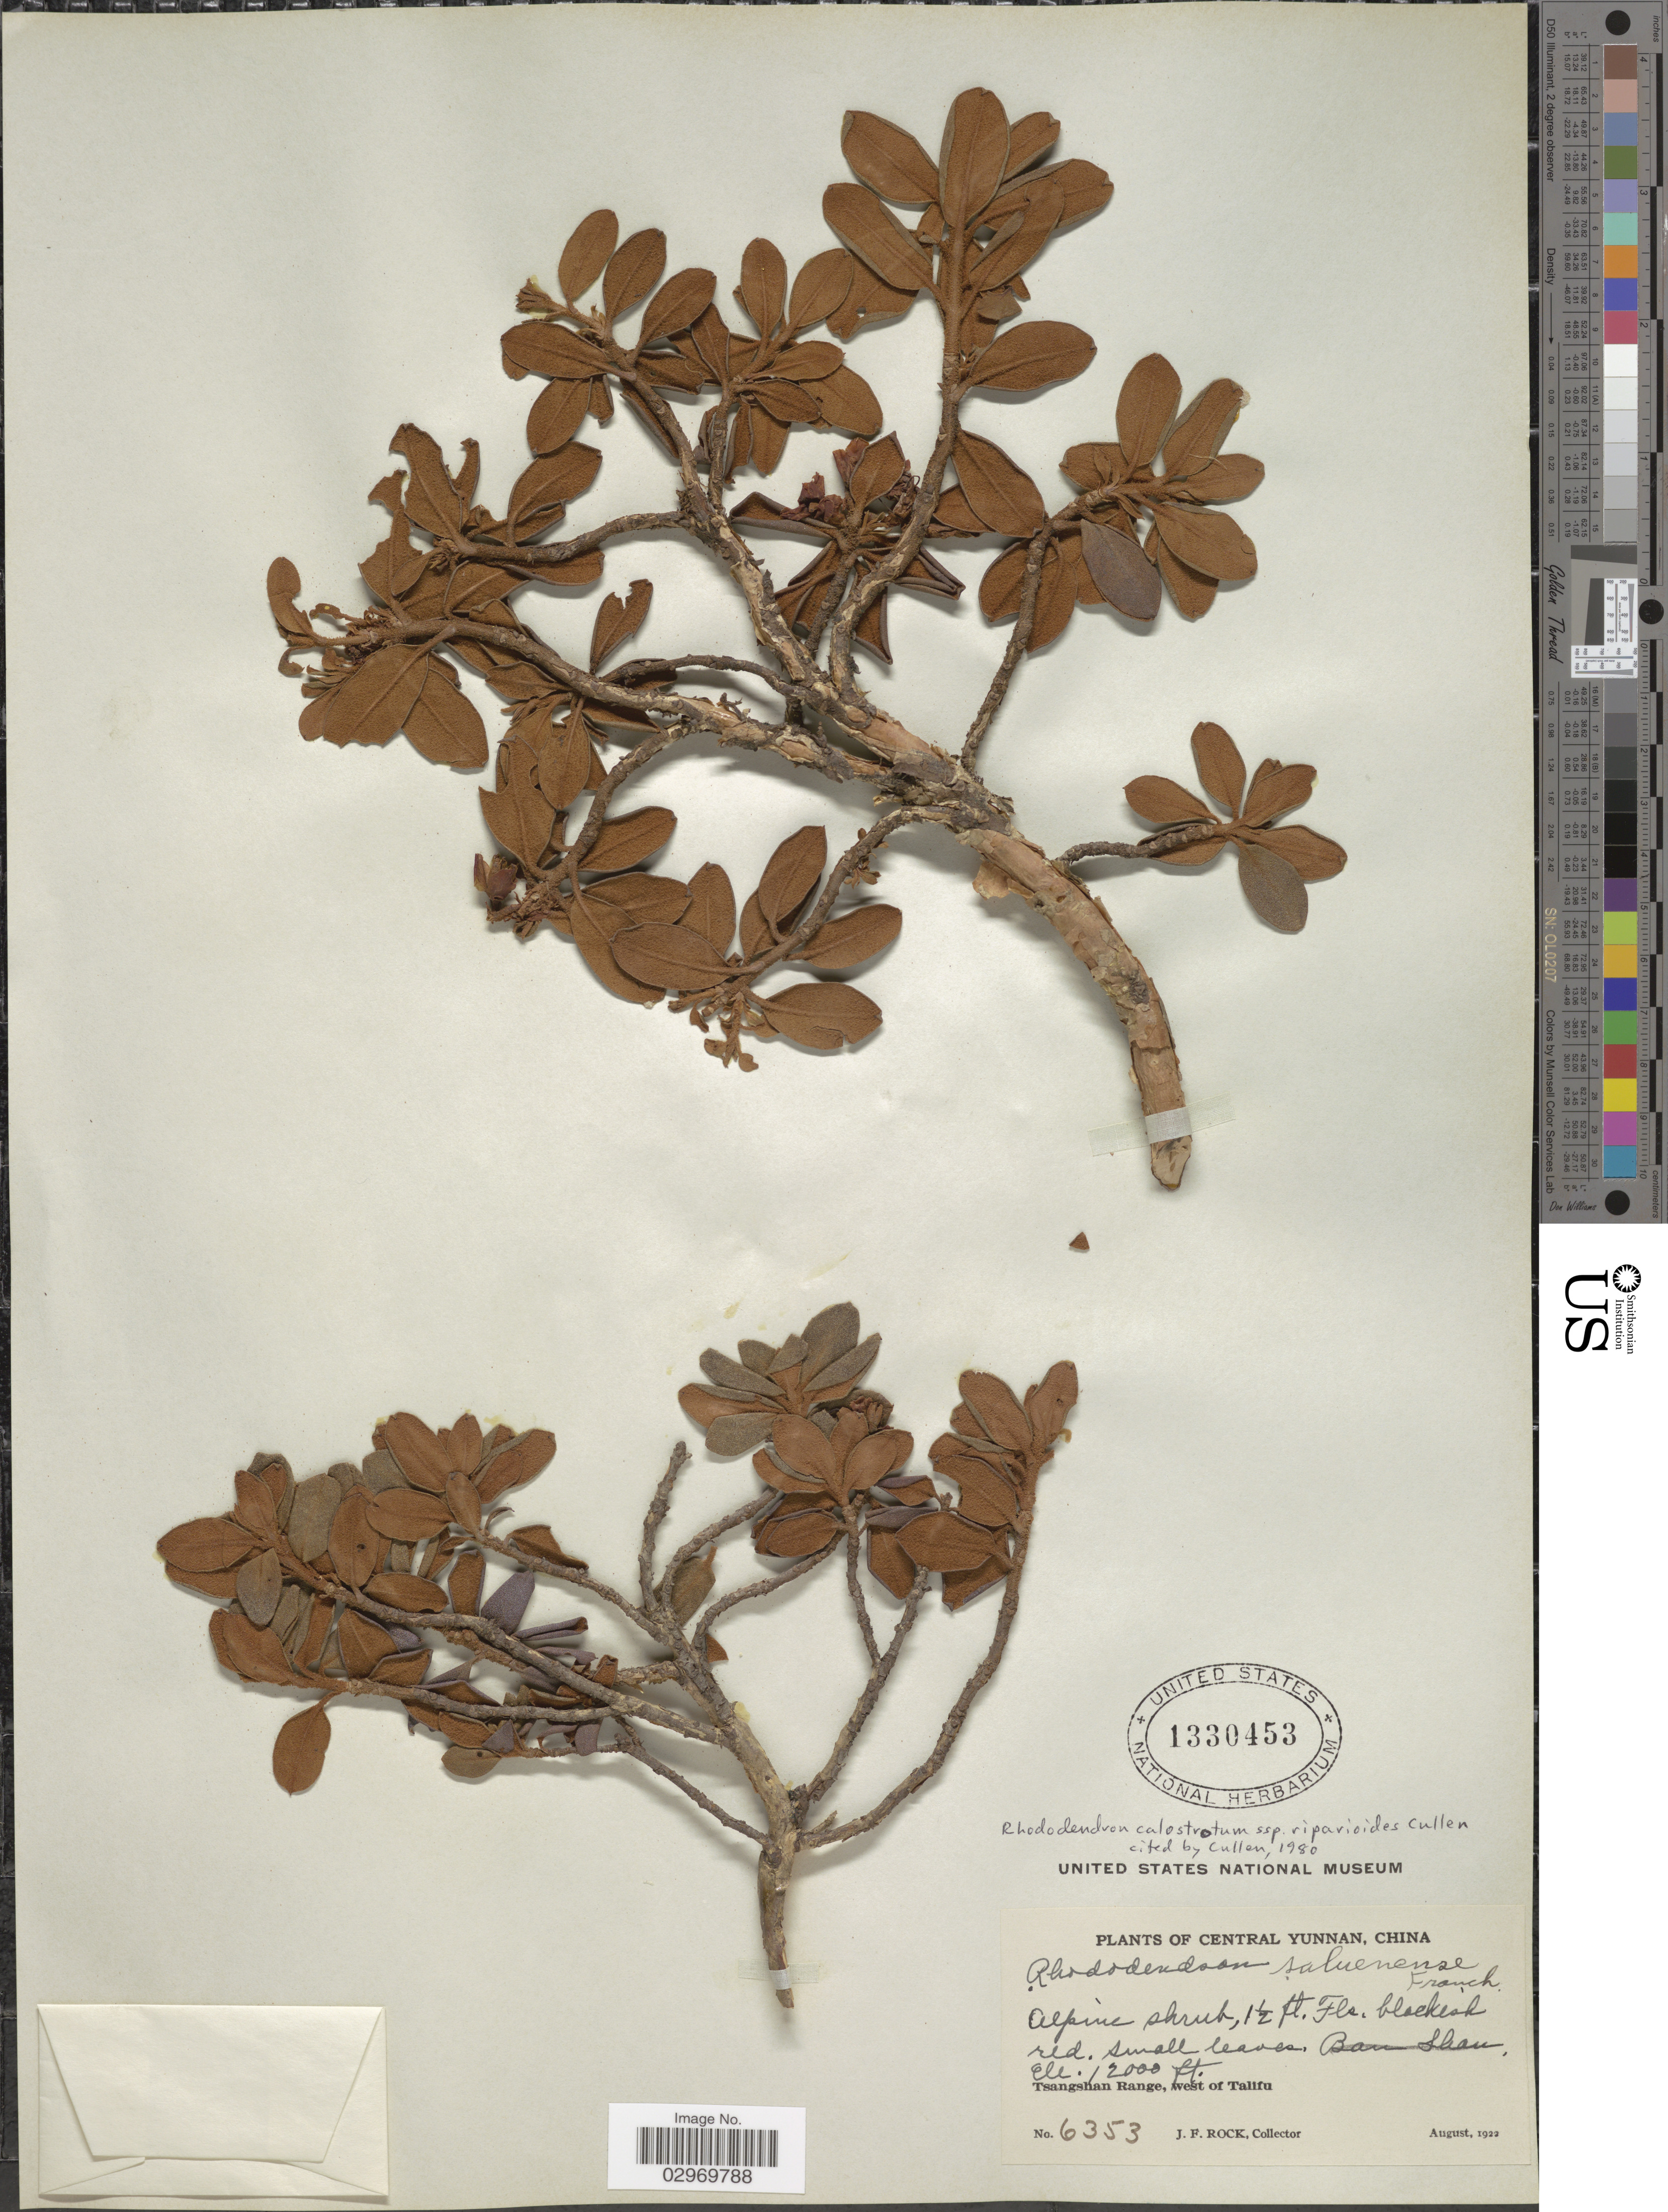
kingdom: Plantae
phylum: Tracheophyta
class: Magnoliopsida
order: Ericales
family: Ericaceae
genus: Rhododendron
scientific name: Rhododendron calostrotum subsp. riparioides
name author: Cullen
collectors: J. Rock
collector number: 6353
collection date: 1922-08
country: China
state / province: Yunnan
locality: Central Yunnan. Tsangshan Range, west of Talifu.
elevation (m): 3658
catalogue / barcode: US 1330453